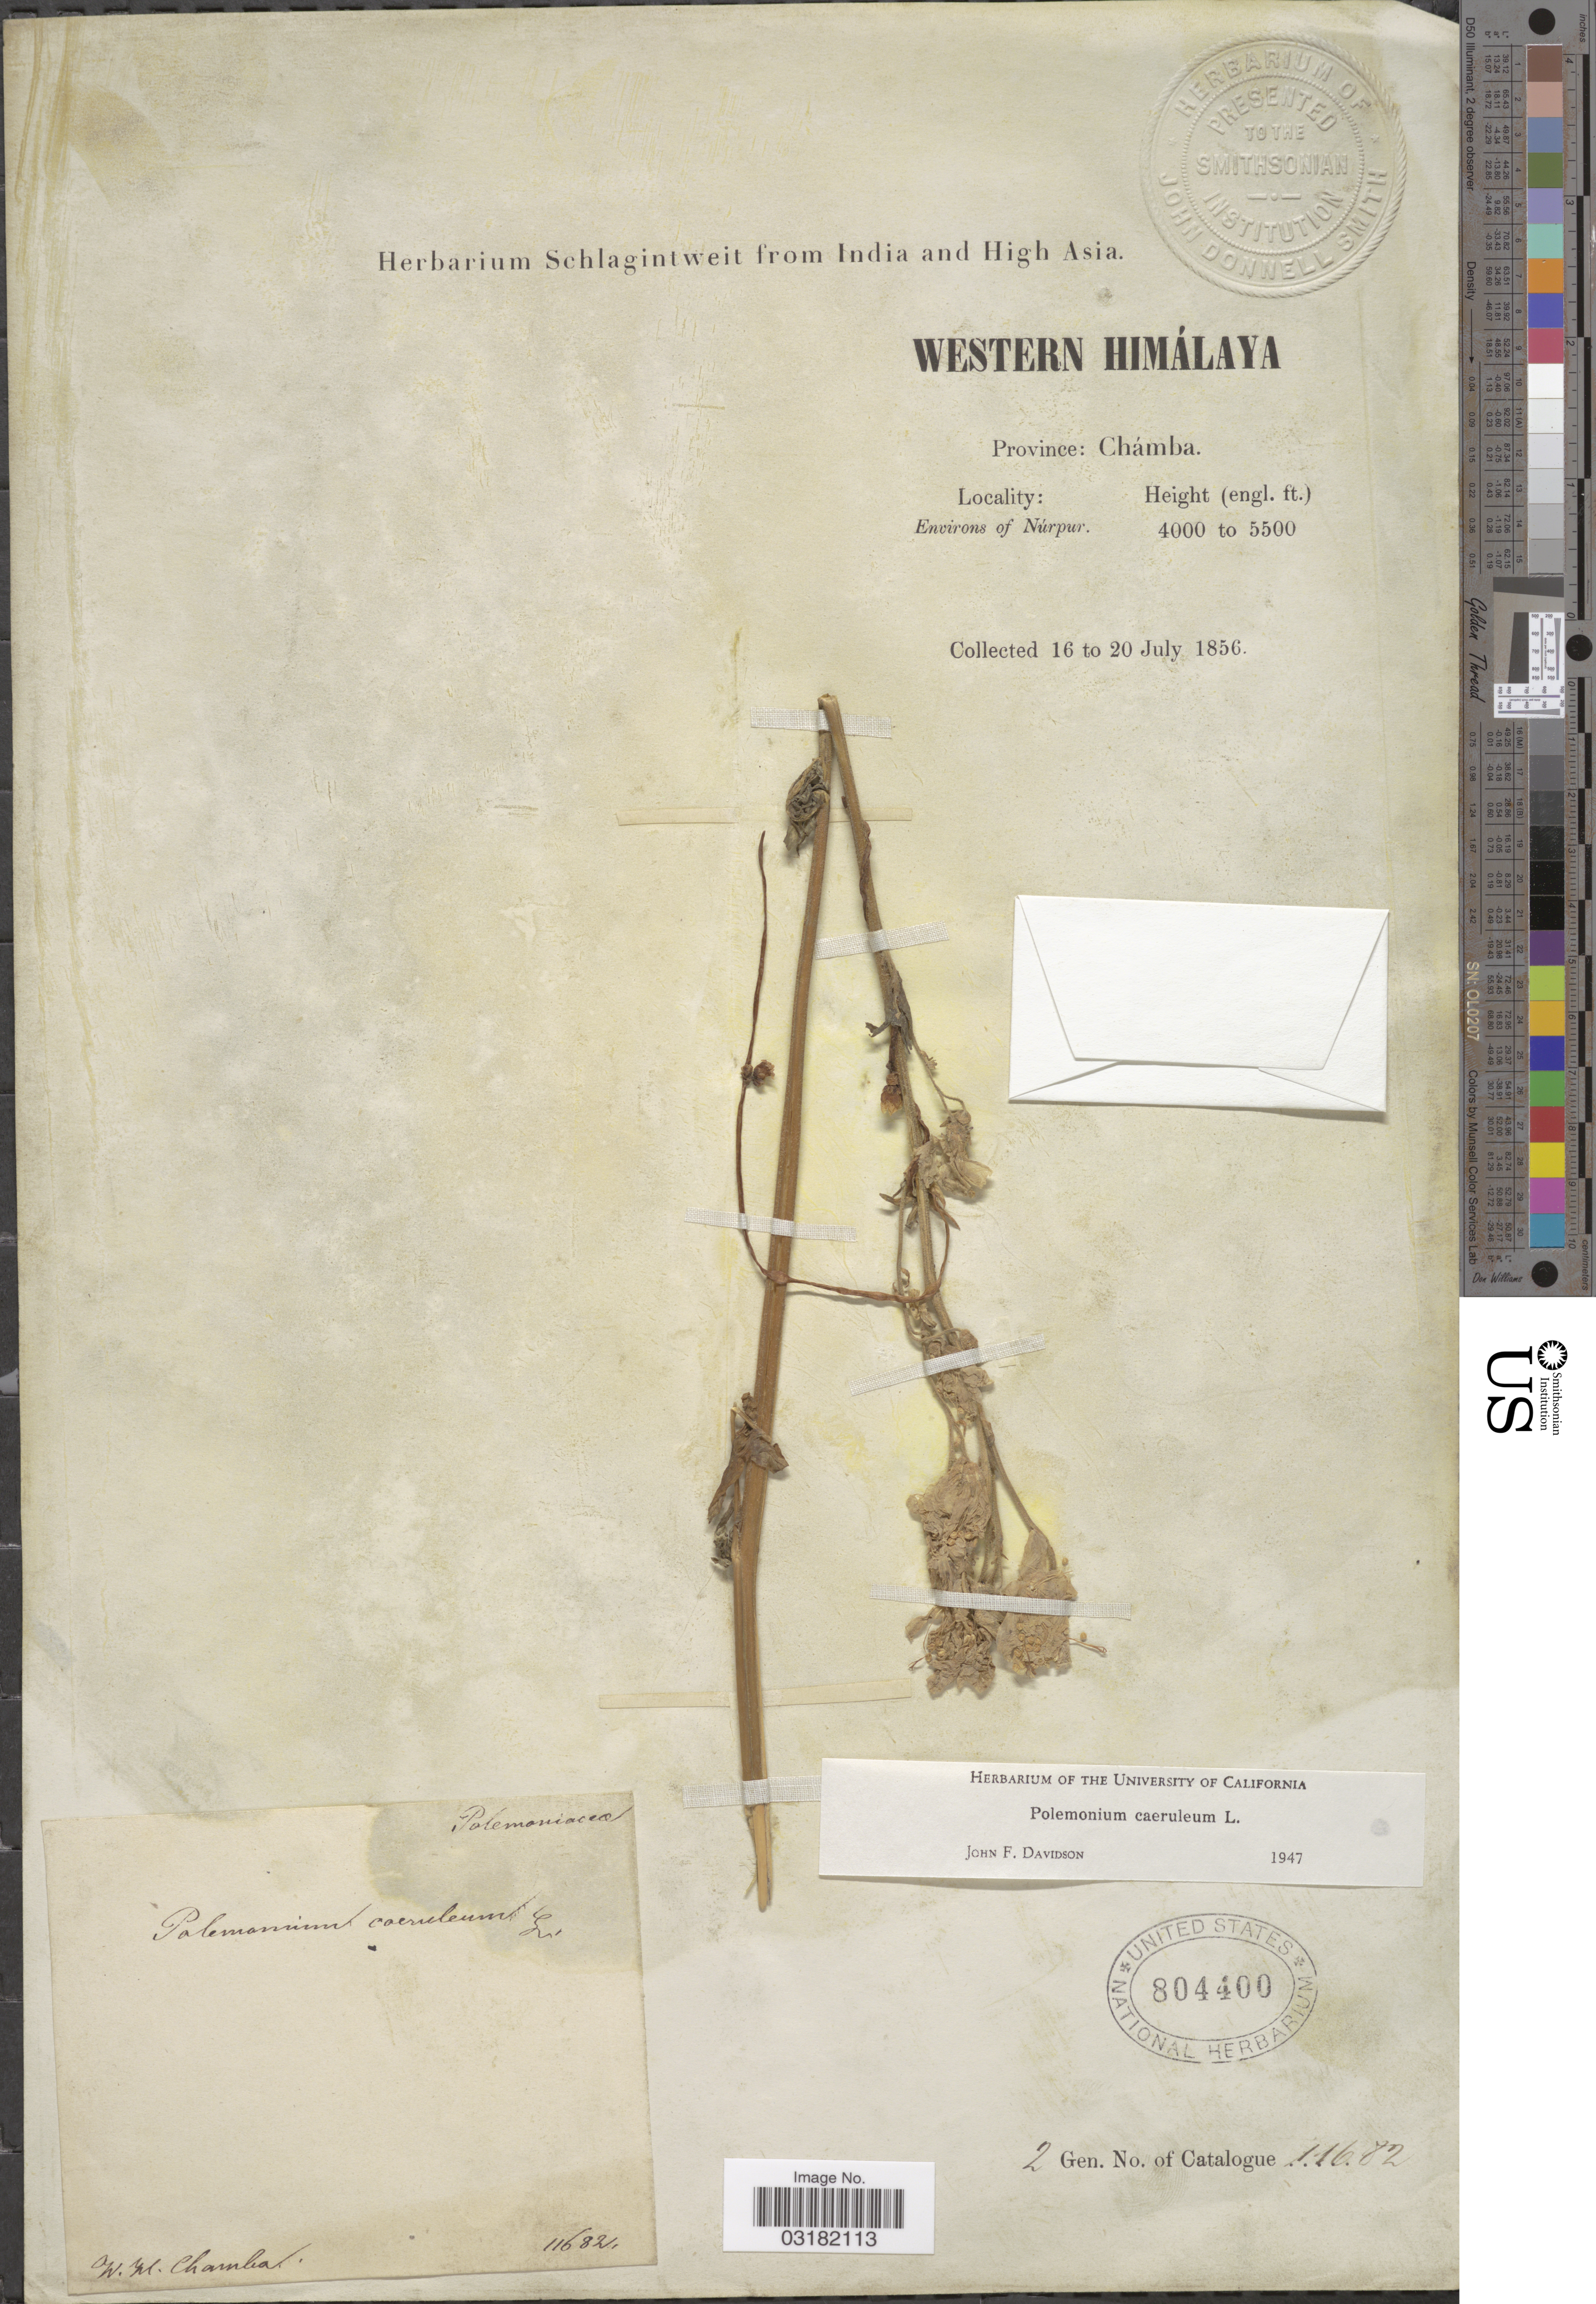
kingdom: Plantae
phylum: Tracheophyta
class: Magnoliopsida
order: Ericales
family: Polemoniaceae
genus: Polemonium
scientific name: Polemonium caeruleum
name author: L.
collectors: ex herb. Schlagintweit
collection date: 1856-07-16/1856-07-20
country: India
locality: Western Himálaya. Province: Chámba. Environs of Núrpur.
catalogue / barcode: US 804400